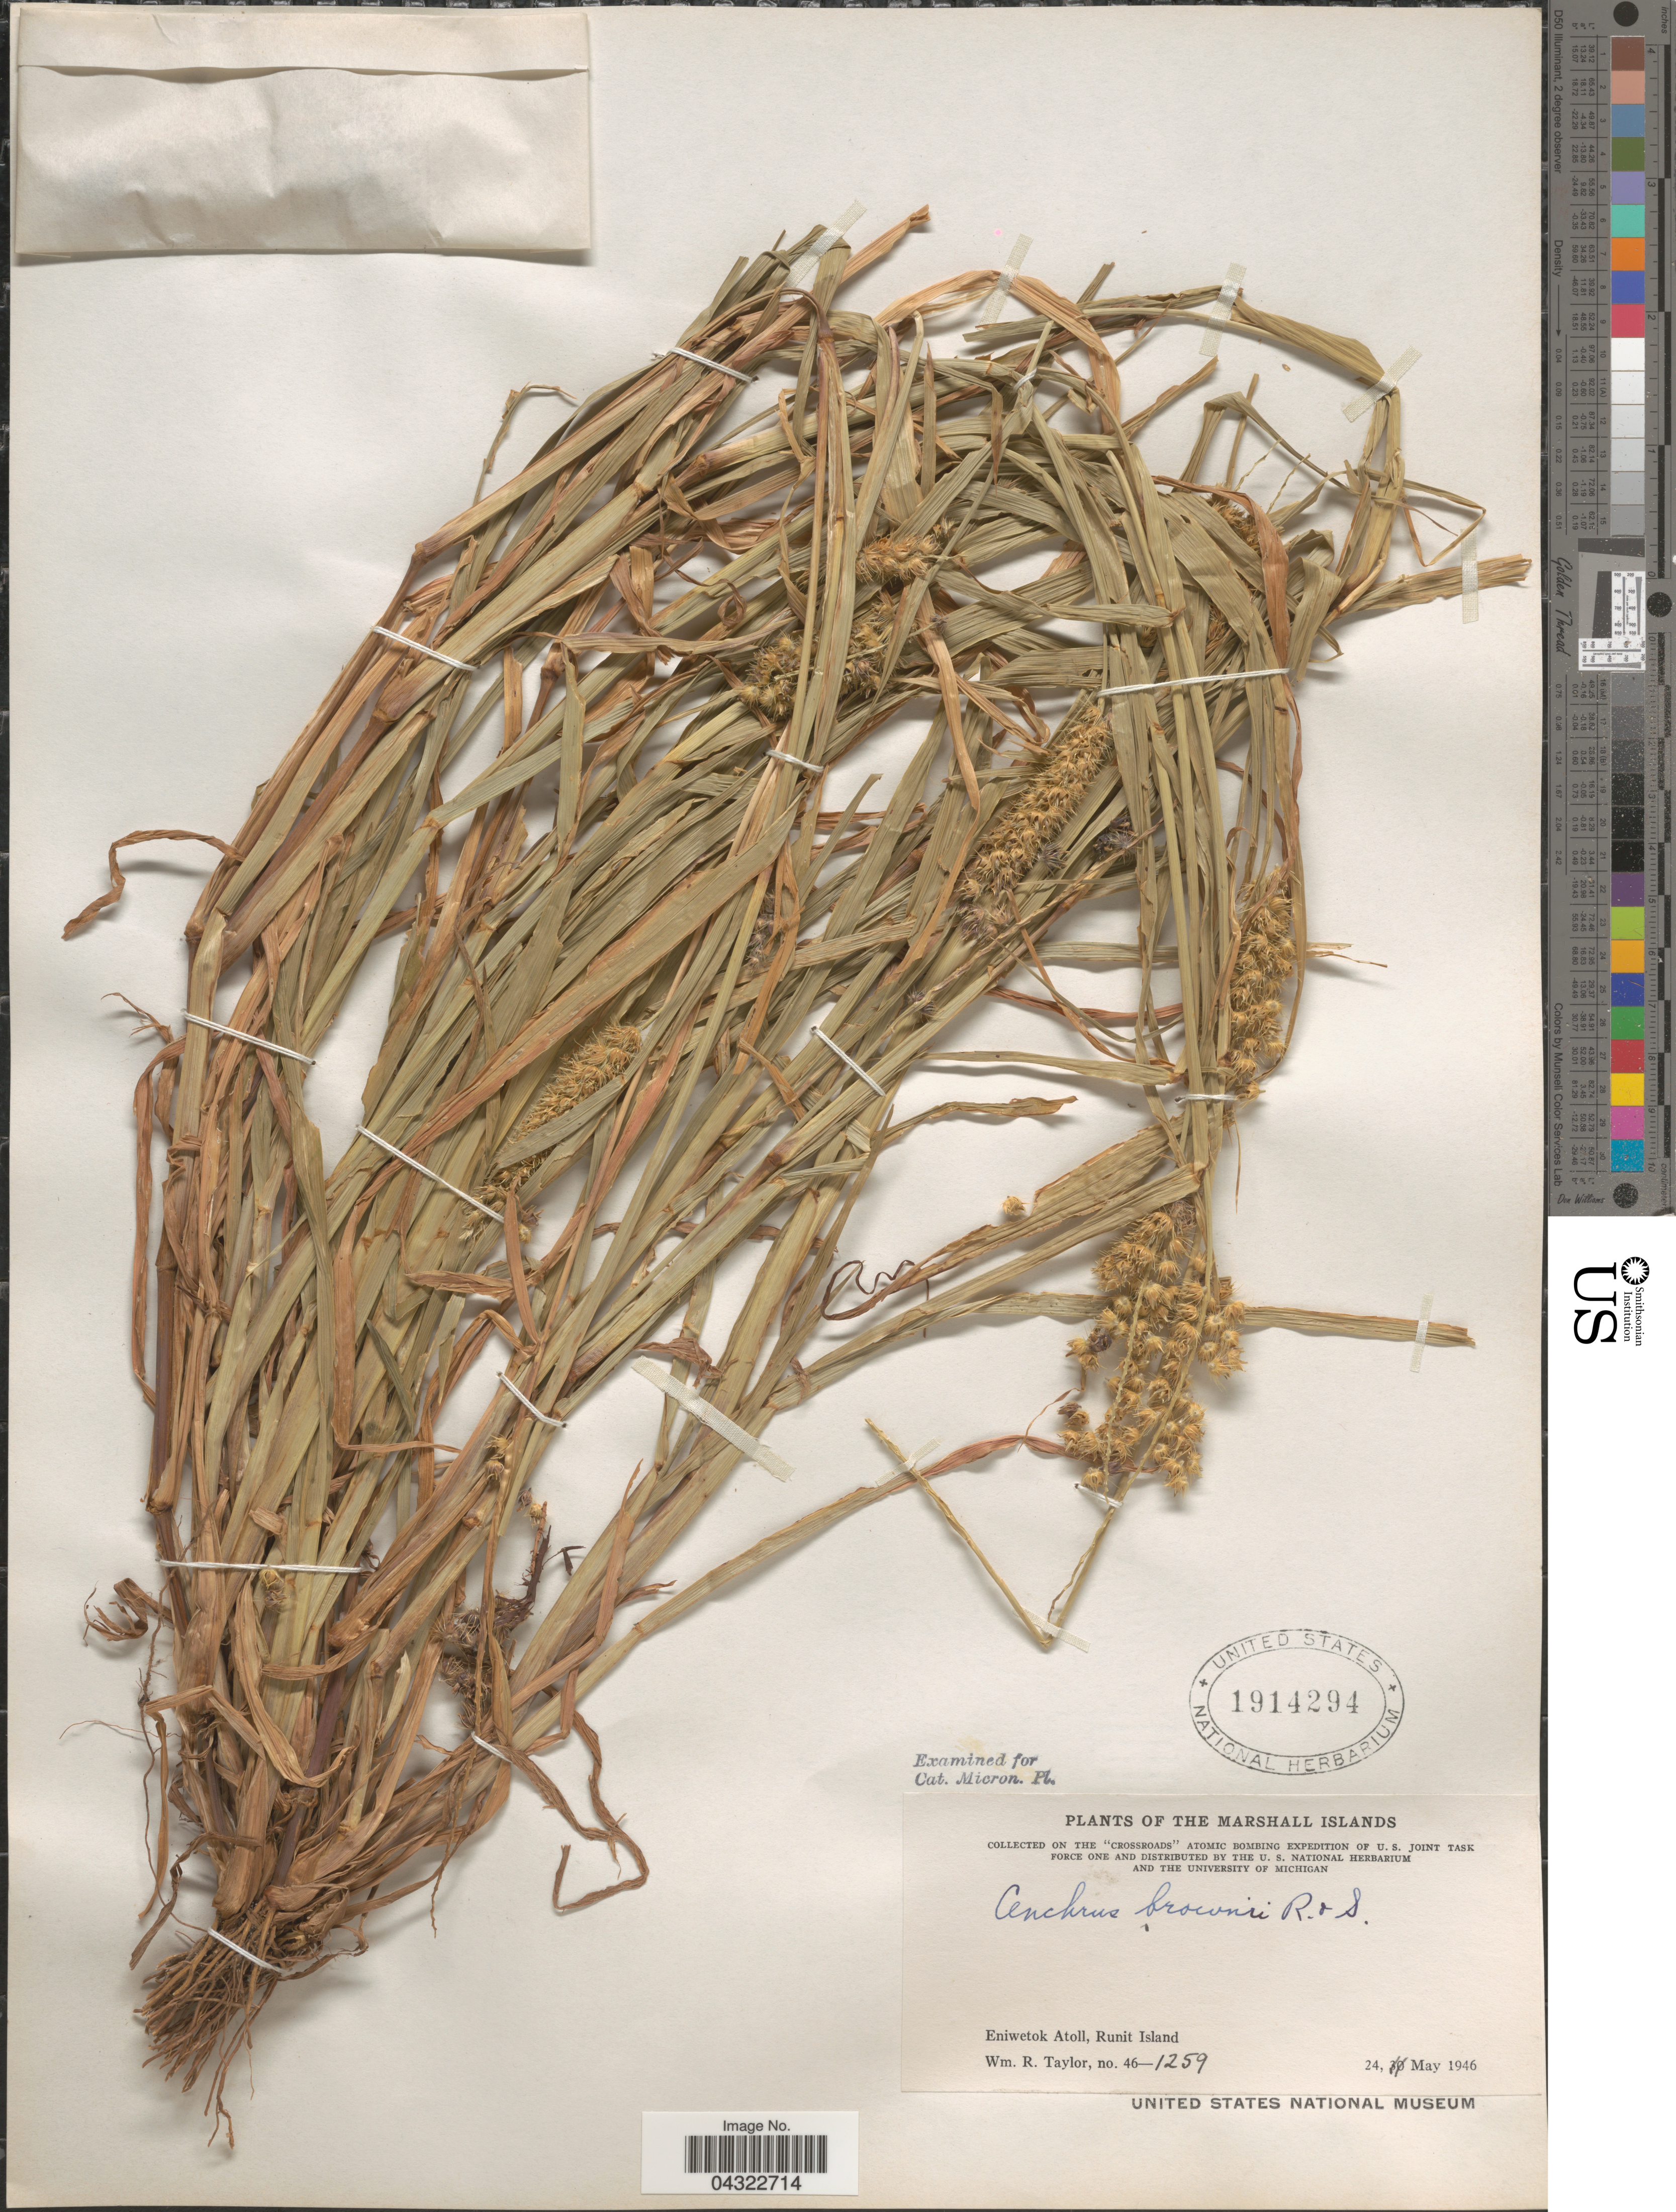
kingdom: Plantae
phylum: Tracheophyta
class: Liliopsida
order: Poales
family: Poaceae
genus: Cenchrus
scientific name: Cenchrus brownii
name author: Roem. & Schult.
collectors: W. R. Taylor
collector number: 46-1259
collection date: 1946-05-24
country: Marshall Islands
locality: On the "Crossroads" Atomic Bombing Expedition of U.S. Joint Task Force One. Eniwetok Atoll, Runit Island.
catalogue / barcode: US 1914294